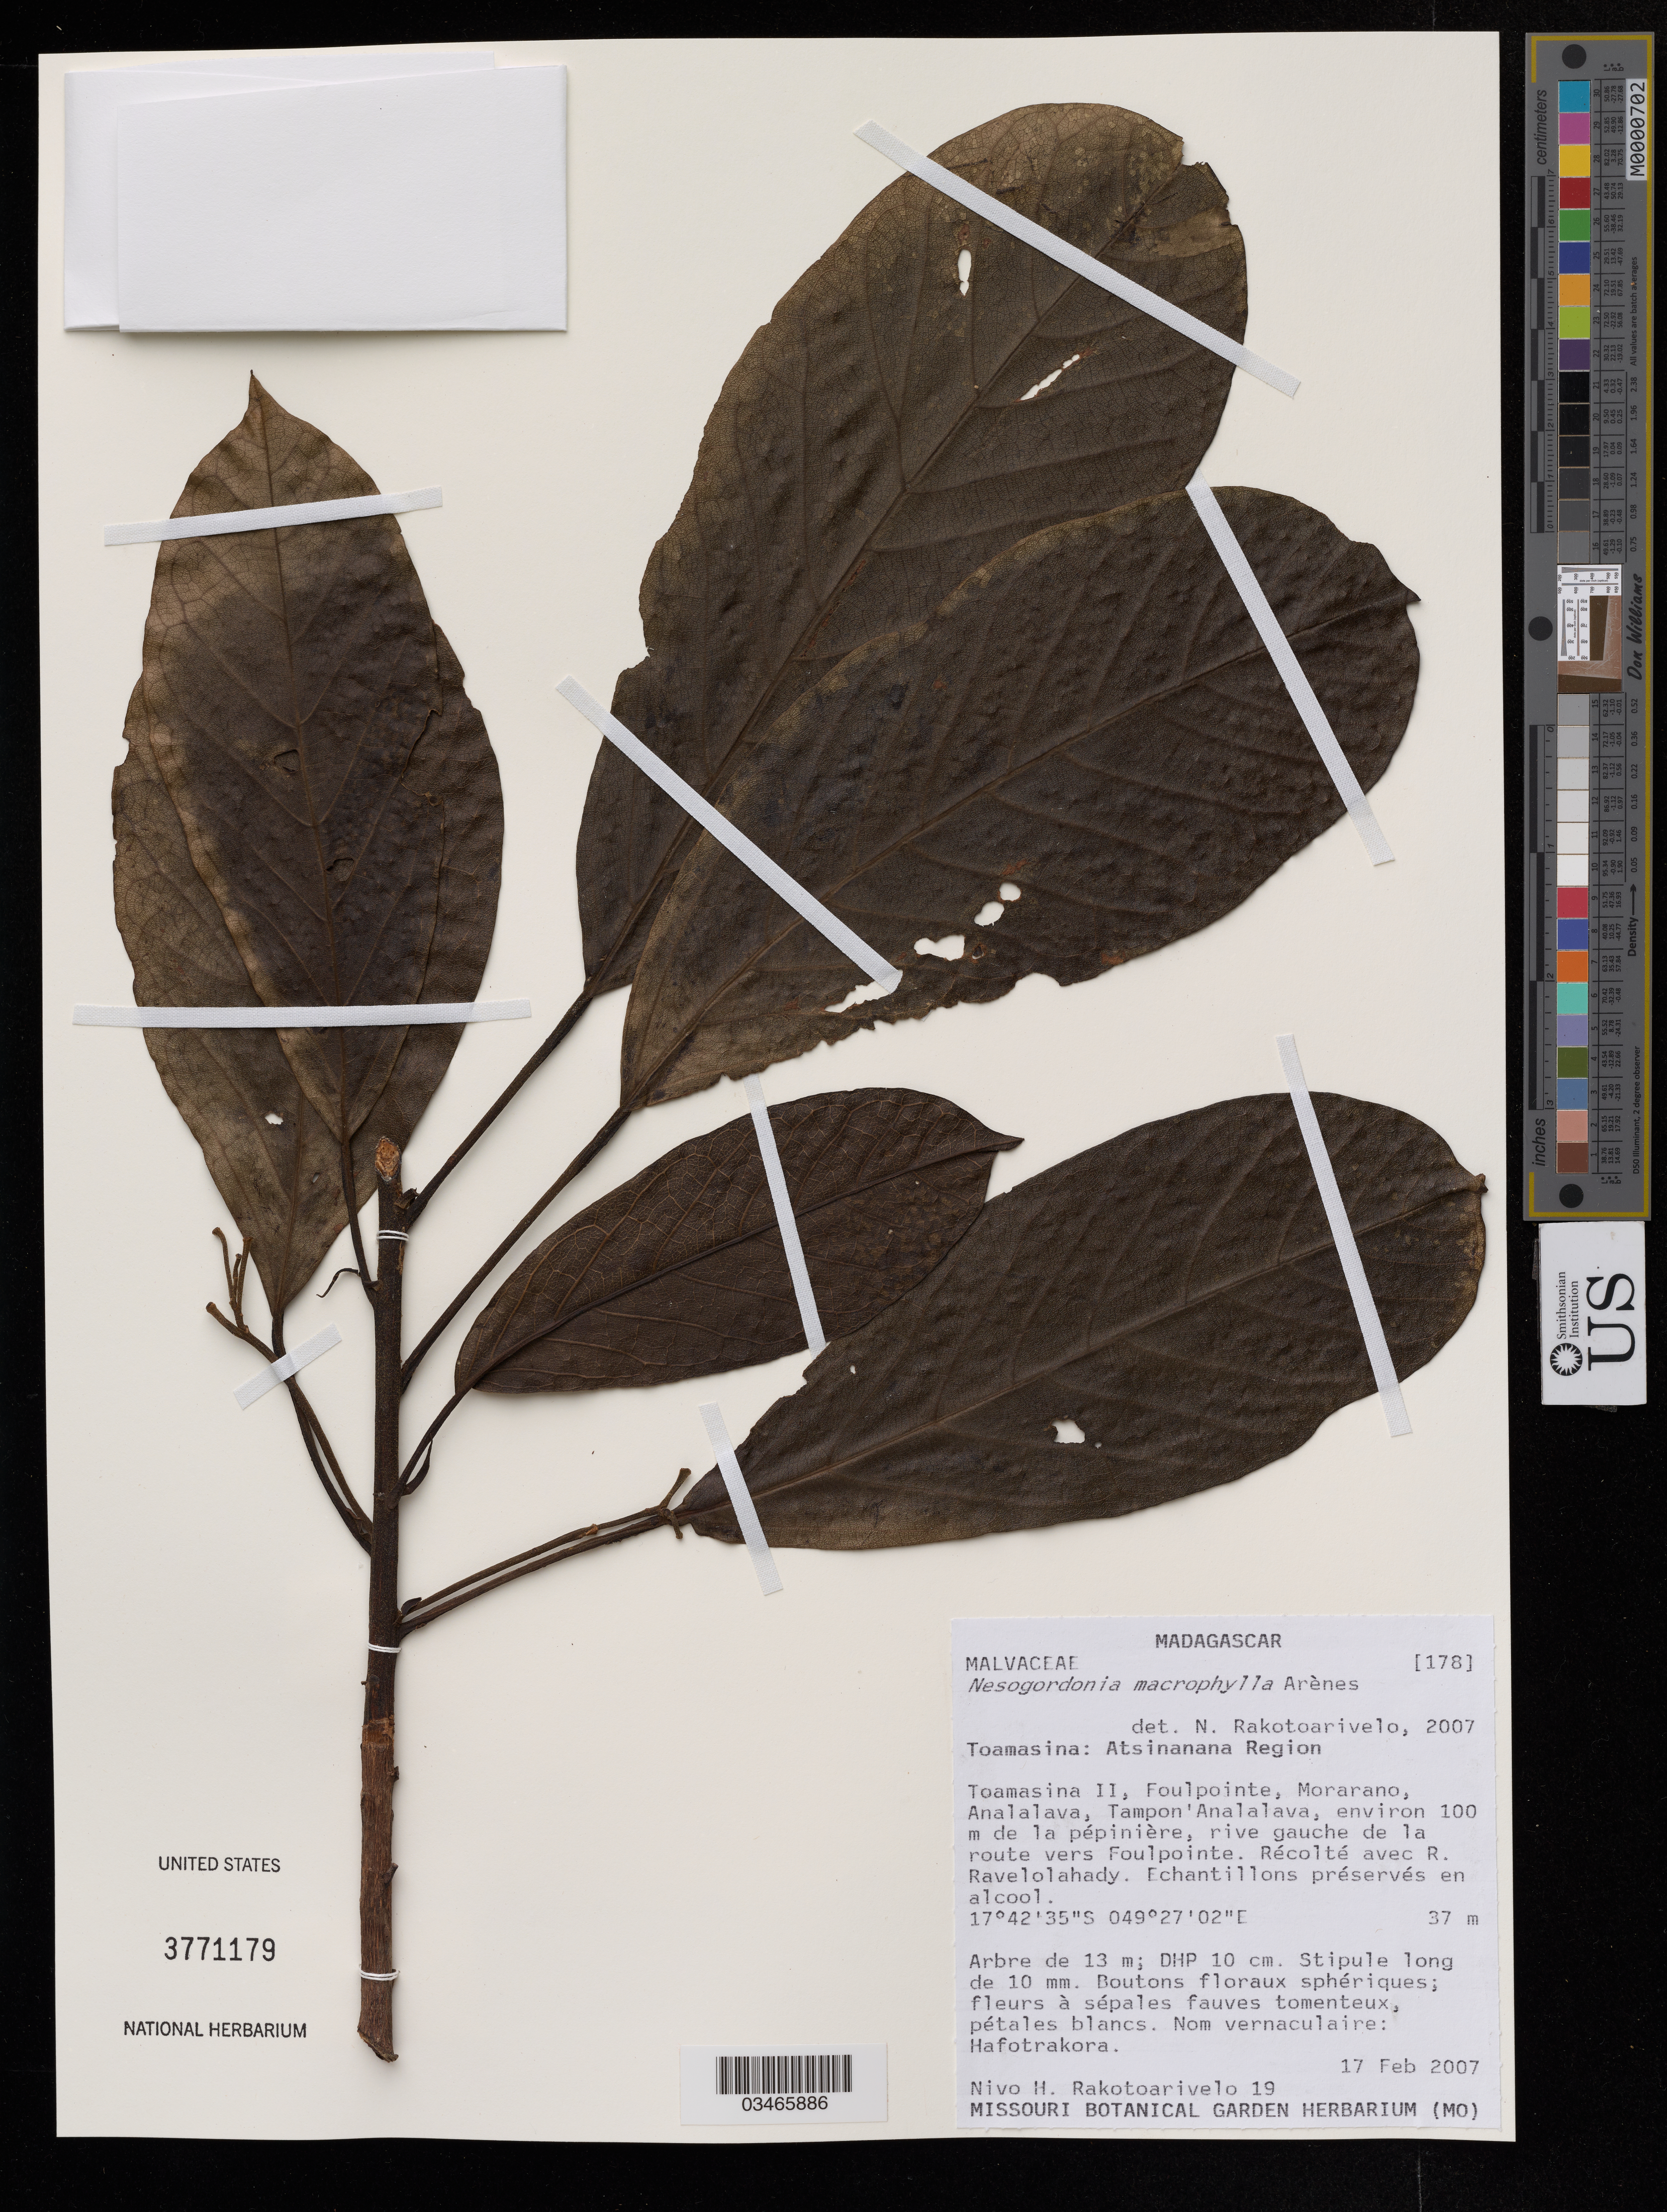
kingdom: Plantae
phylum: Tracheophyta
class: Magnoliopsida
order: Malvales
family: Malvaceae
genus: Nesogordonia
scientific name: Nesogordonia macrophylla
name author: Arènes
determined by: Rakotoarivelo, N.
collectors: N. Rakotoarivelo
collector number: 19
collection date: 2007-02-17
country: Madagascar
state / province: Atsinanana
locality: Toamasina II, Foulopointe, Morarano, Analalava, Tampon'Analalava, environ 100 m de la pepiniere, rive gauche de la route vers Foulpointe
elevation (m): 37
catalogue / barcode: US 3771179